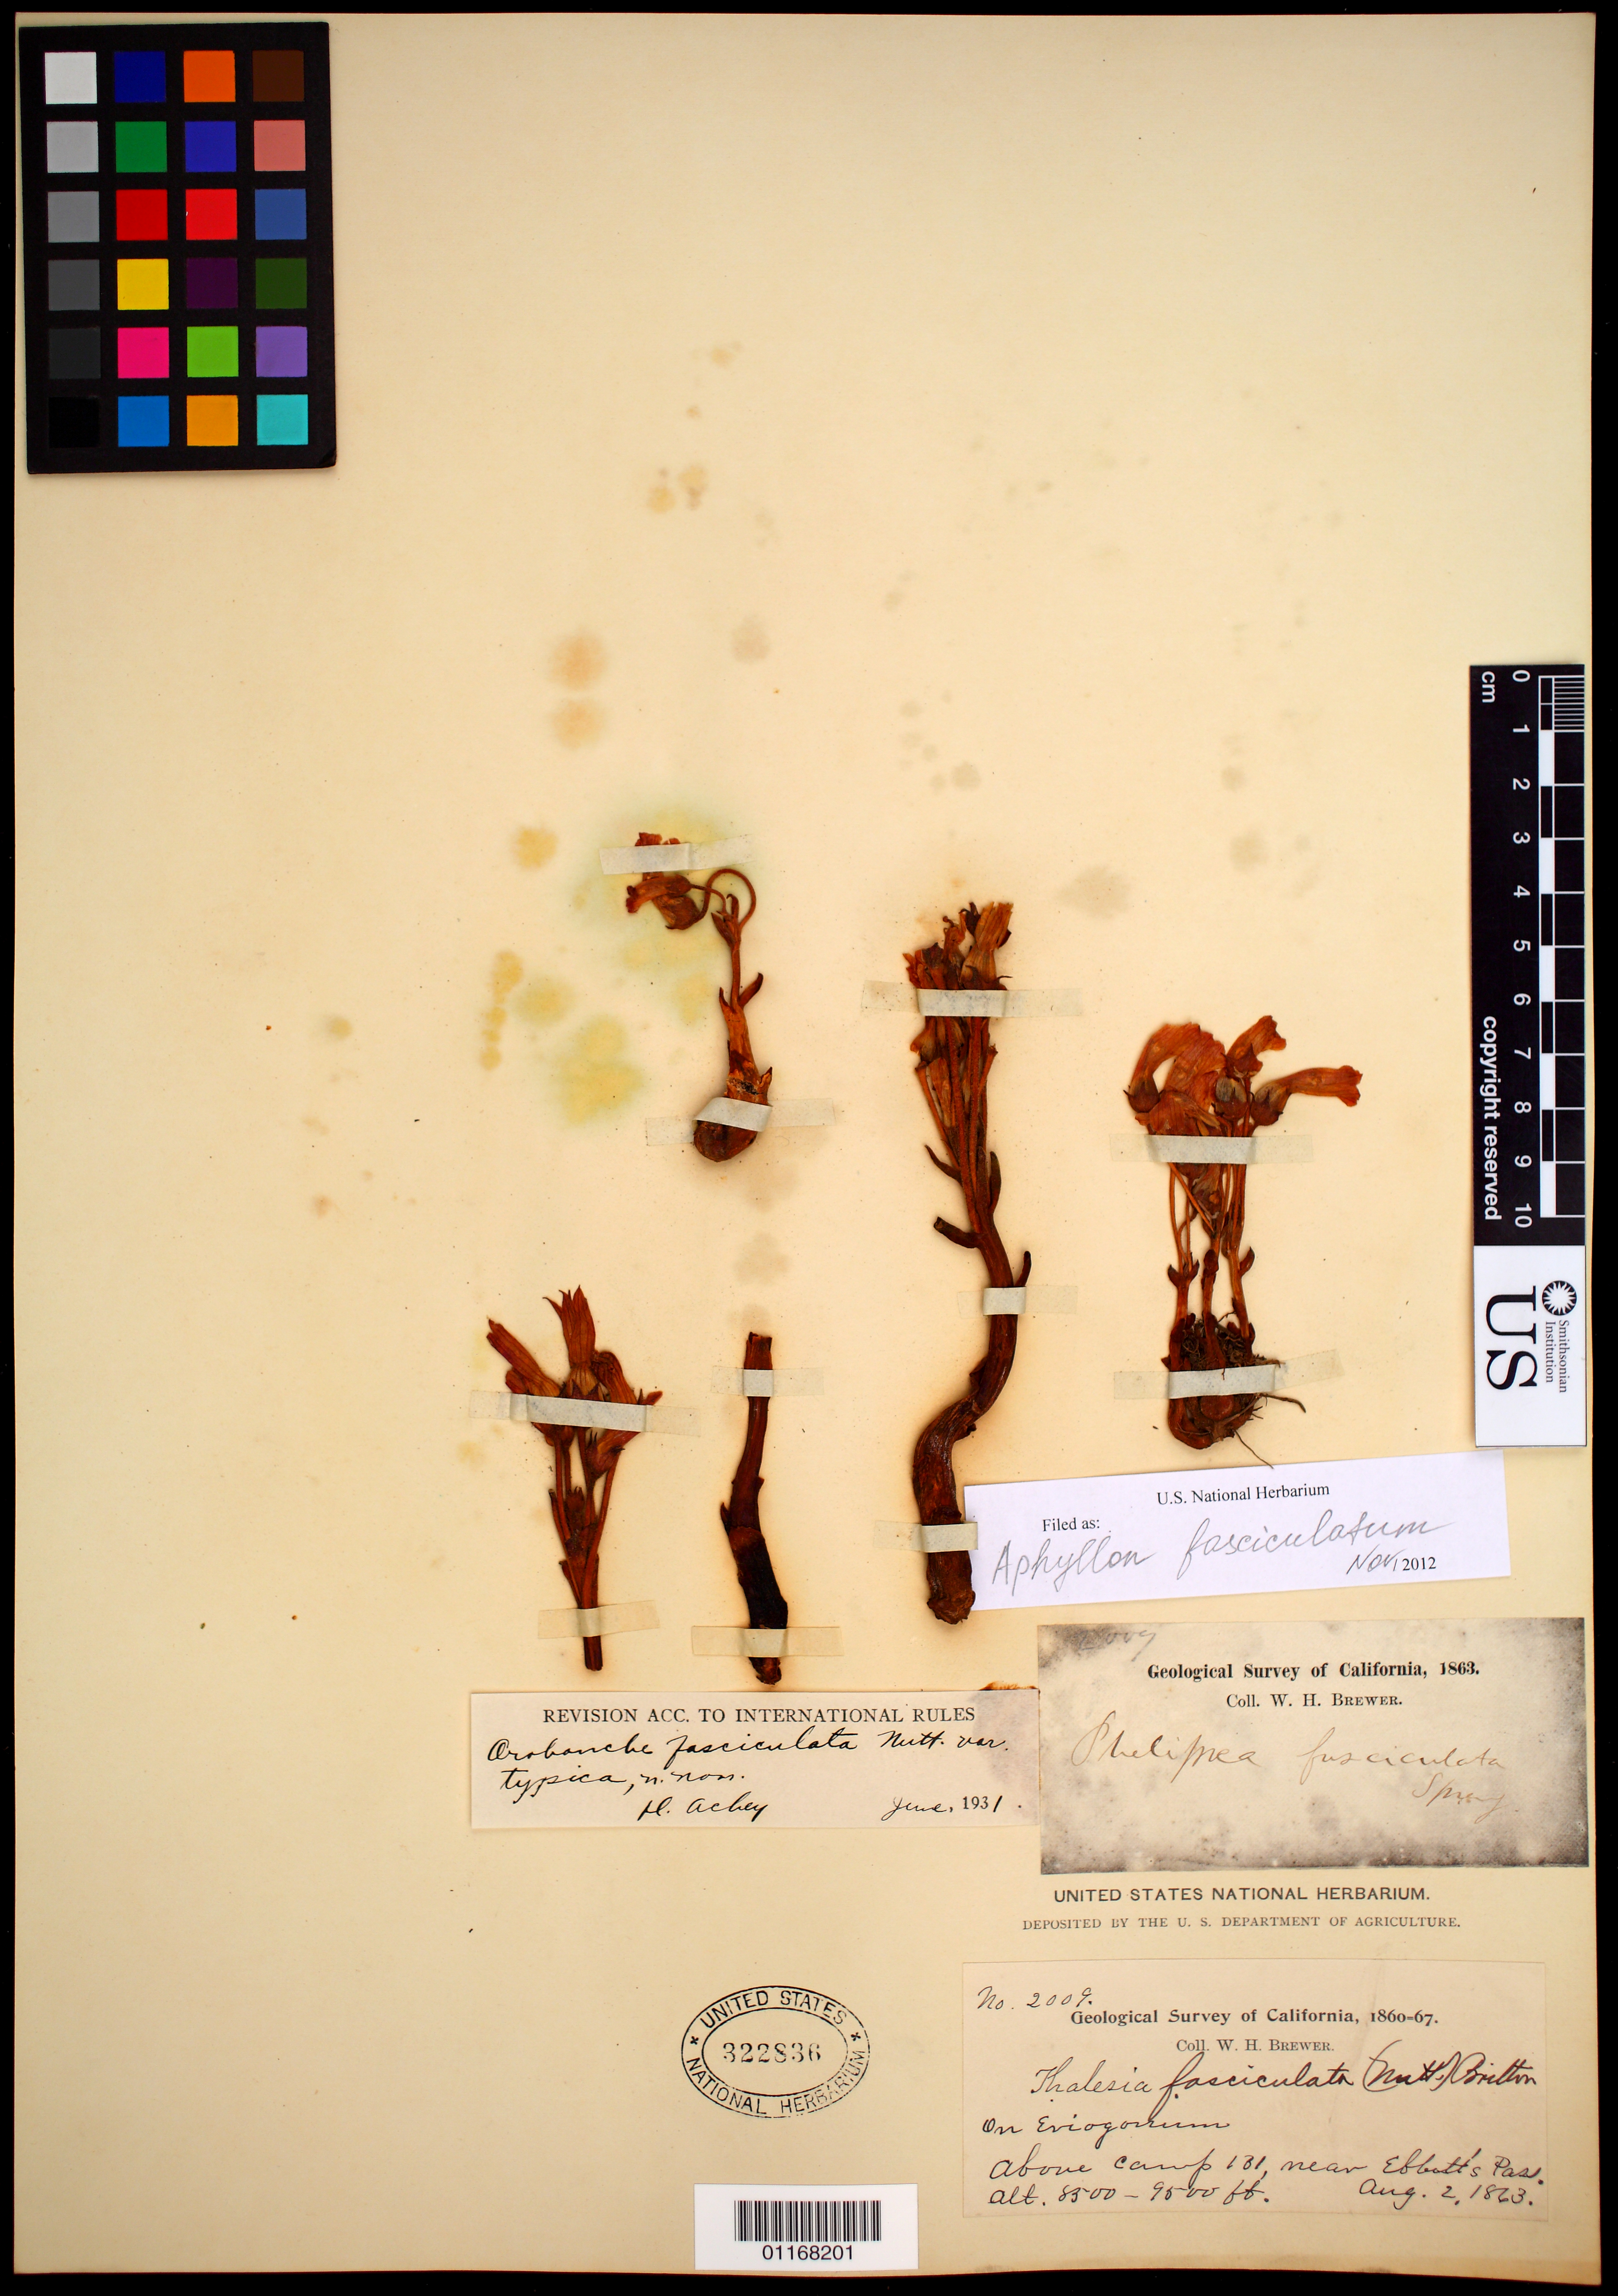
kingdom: Plantae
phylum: Tracheophyta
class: Magnoliopsida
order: Lamiales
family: Orobanchaceae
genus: Aphyllon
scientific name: Aphyllon fasciculatum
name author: (Nutt.) Torr. & A. Gray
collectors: W. H. Brewer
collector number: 2009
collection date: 1863-08-02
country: United States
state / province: California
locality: above Camp 181, near Ebbott's Pass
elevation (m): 2591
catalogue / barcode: US 322836